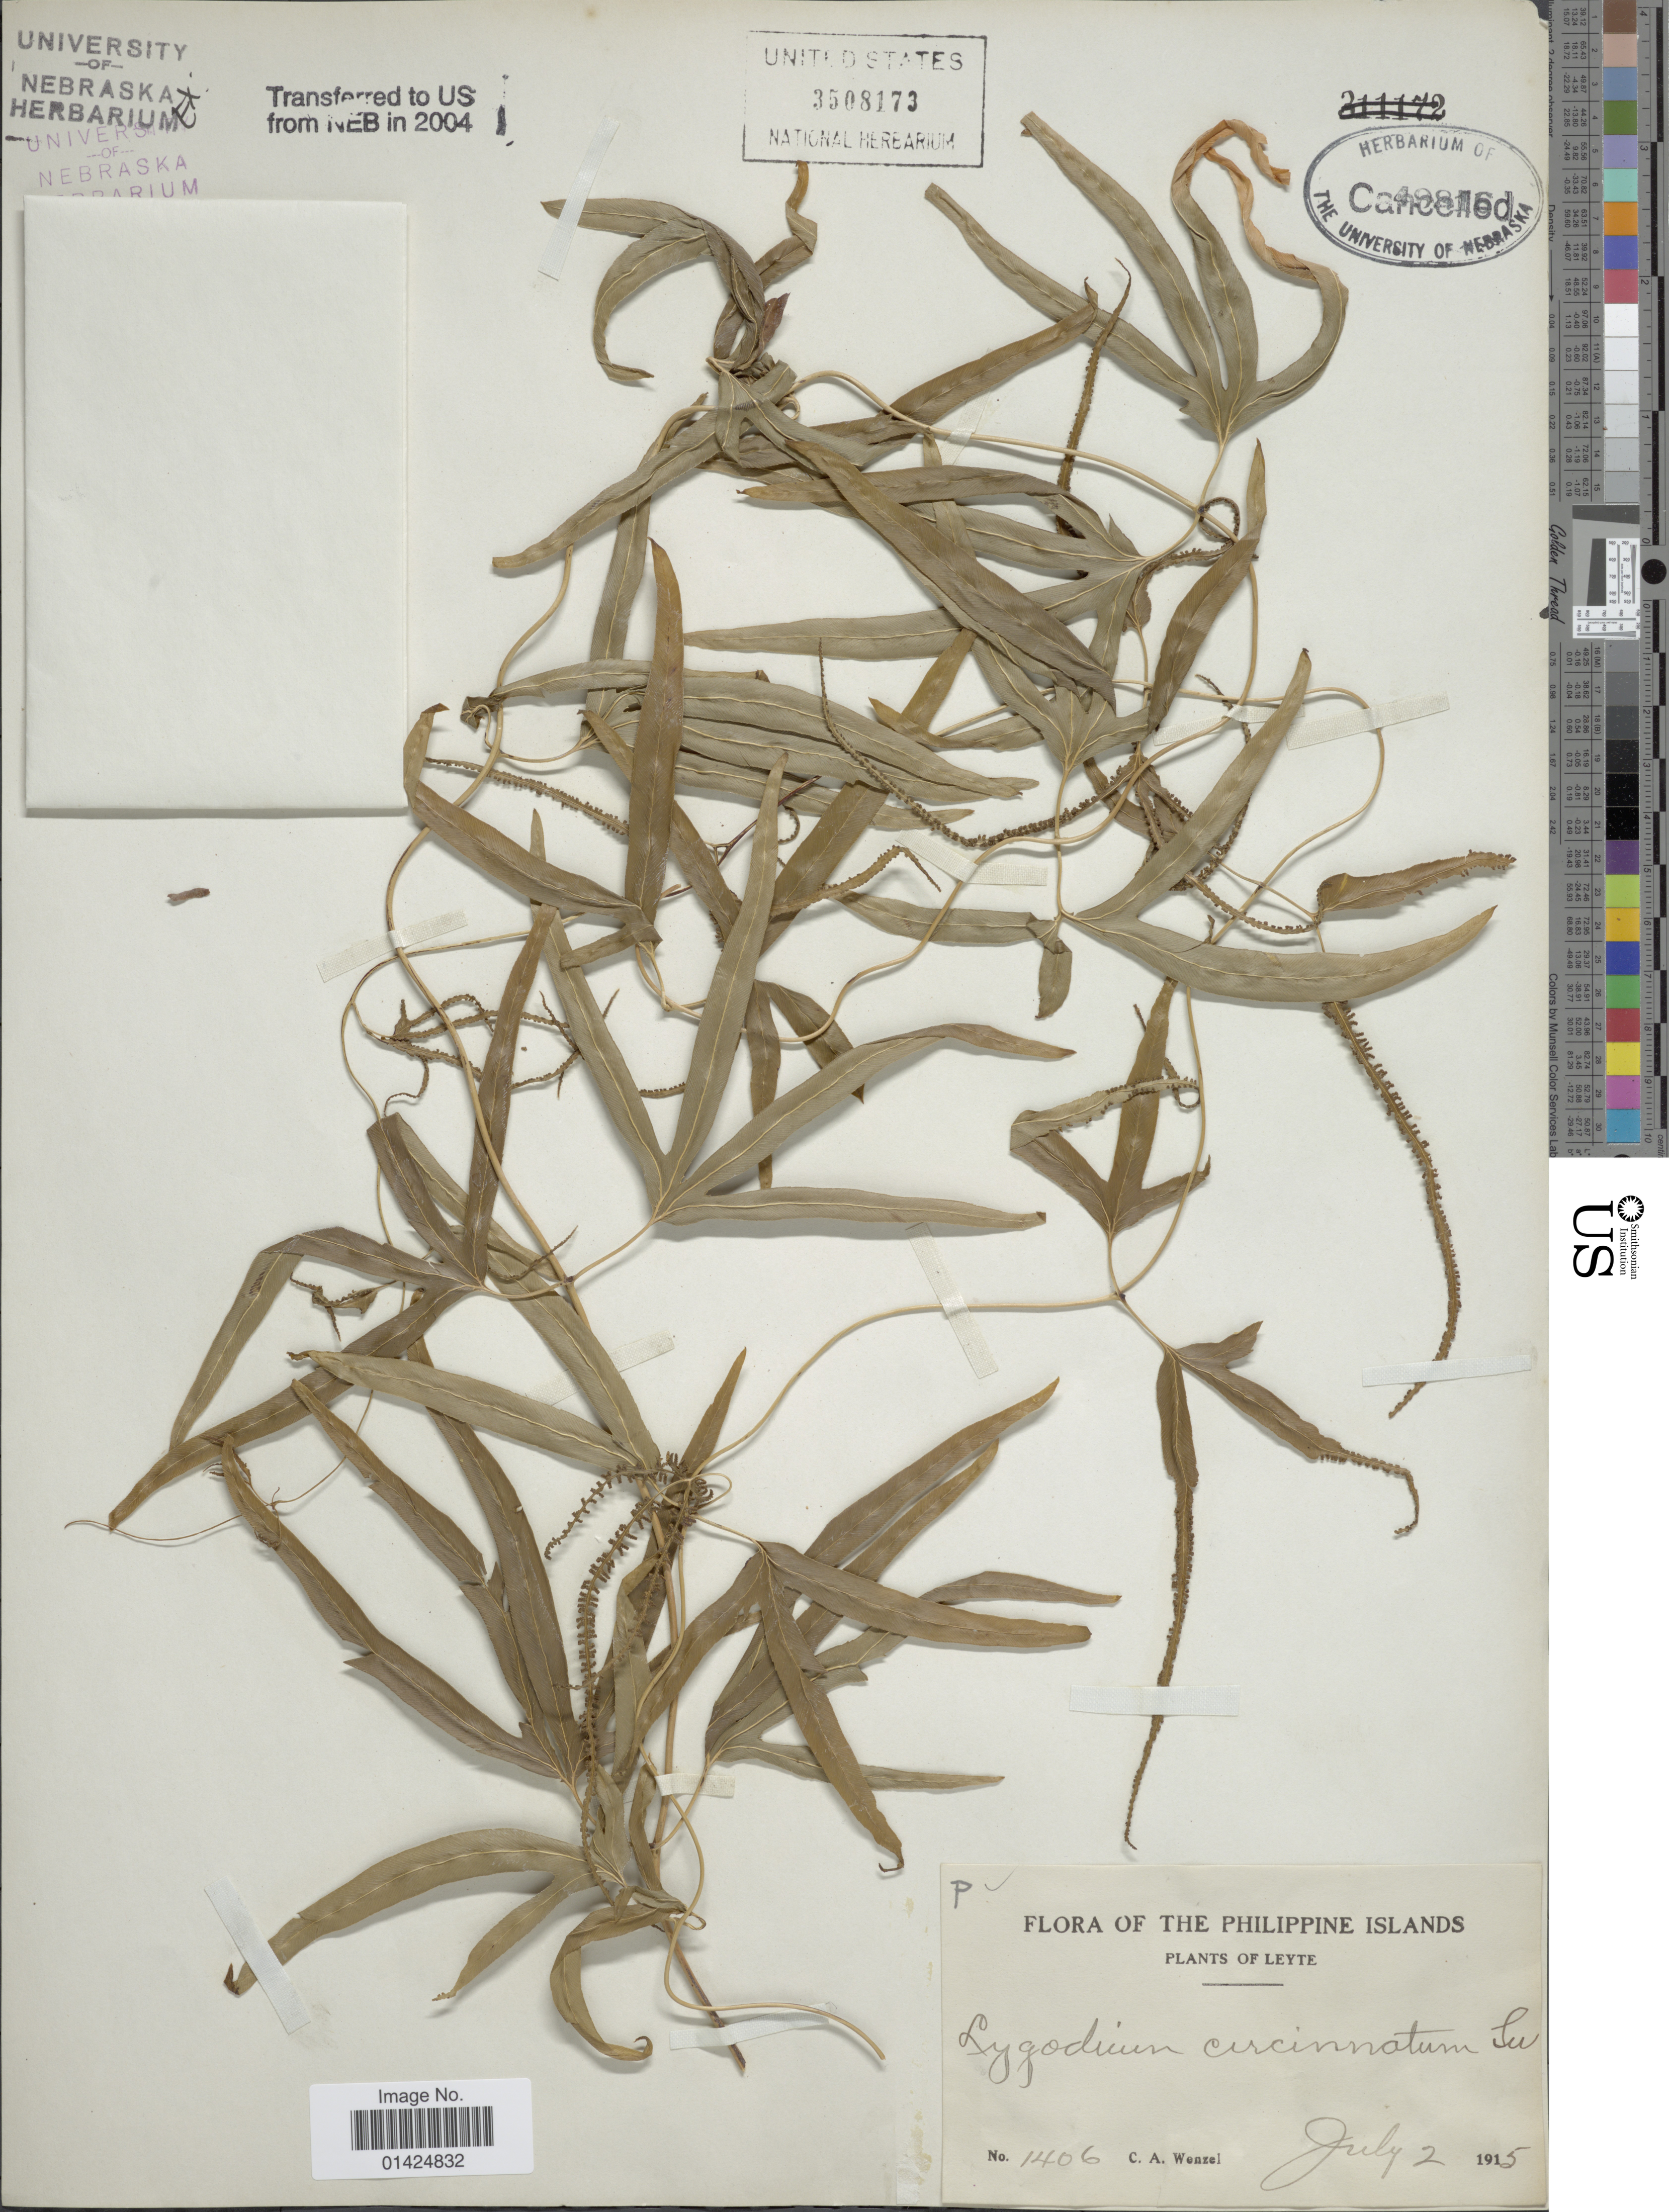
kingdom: Plantae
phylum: Tracheophyta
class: Polypodiopsida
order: Schizaeales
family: Lygodiaceae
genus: Lygodium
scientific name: Lygodium circinnatum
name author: (Burm. f.) Sw.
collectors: C. Wenzel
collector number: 1406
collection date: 1915-07-02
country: Philippines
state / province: Eastern Visayas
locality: Leyte.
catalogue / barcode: US 3508173